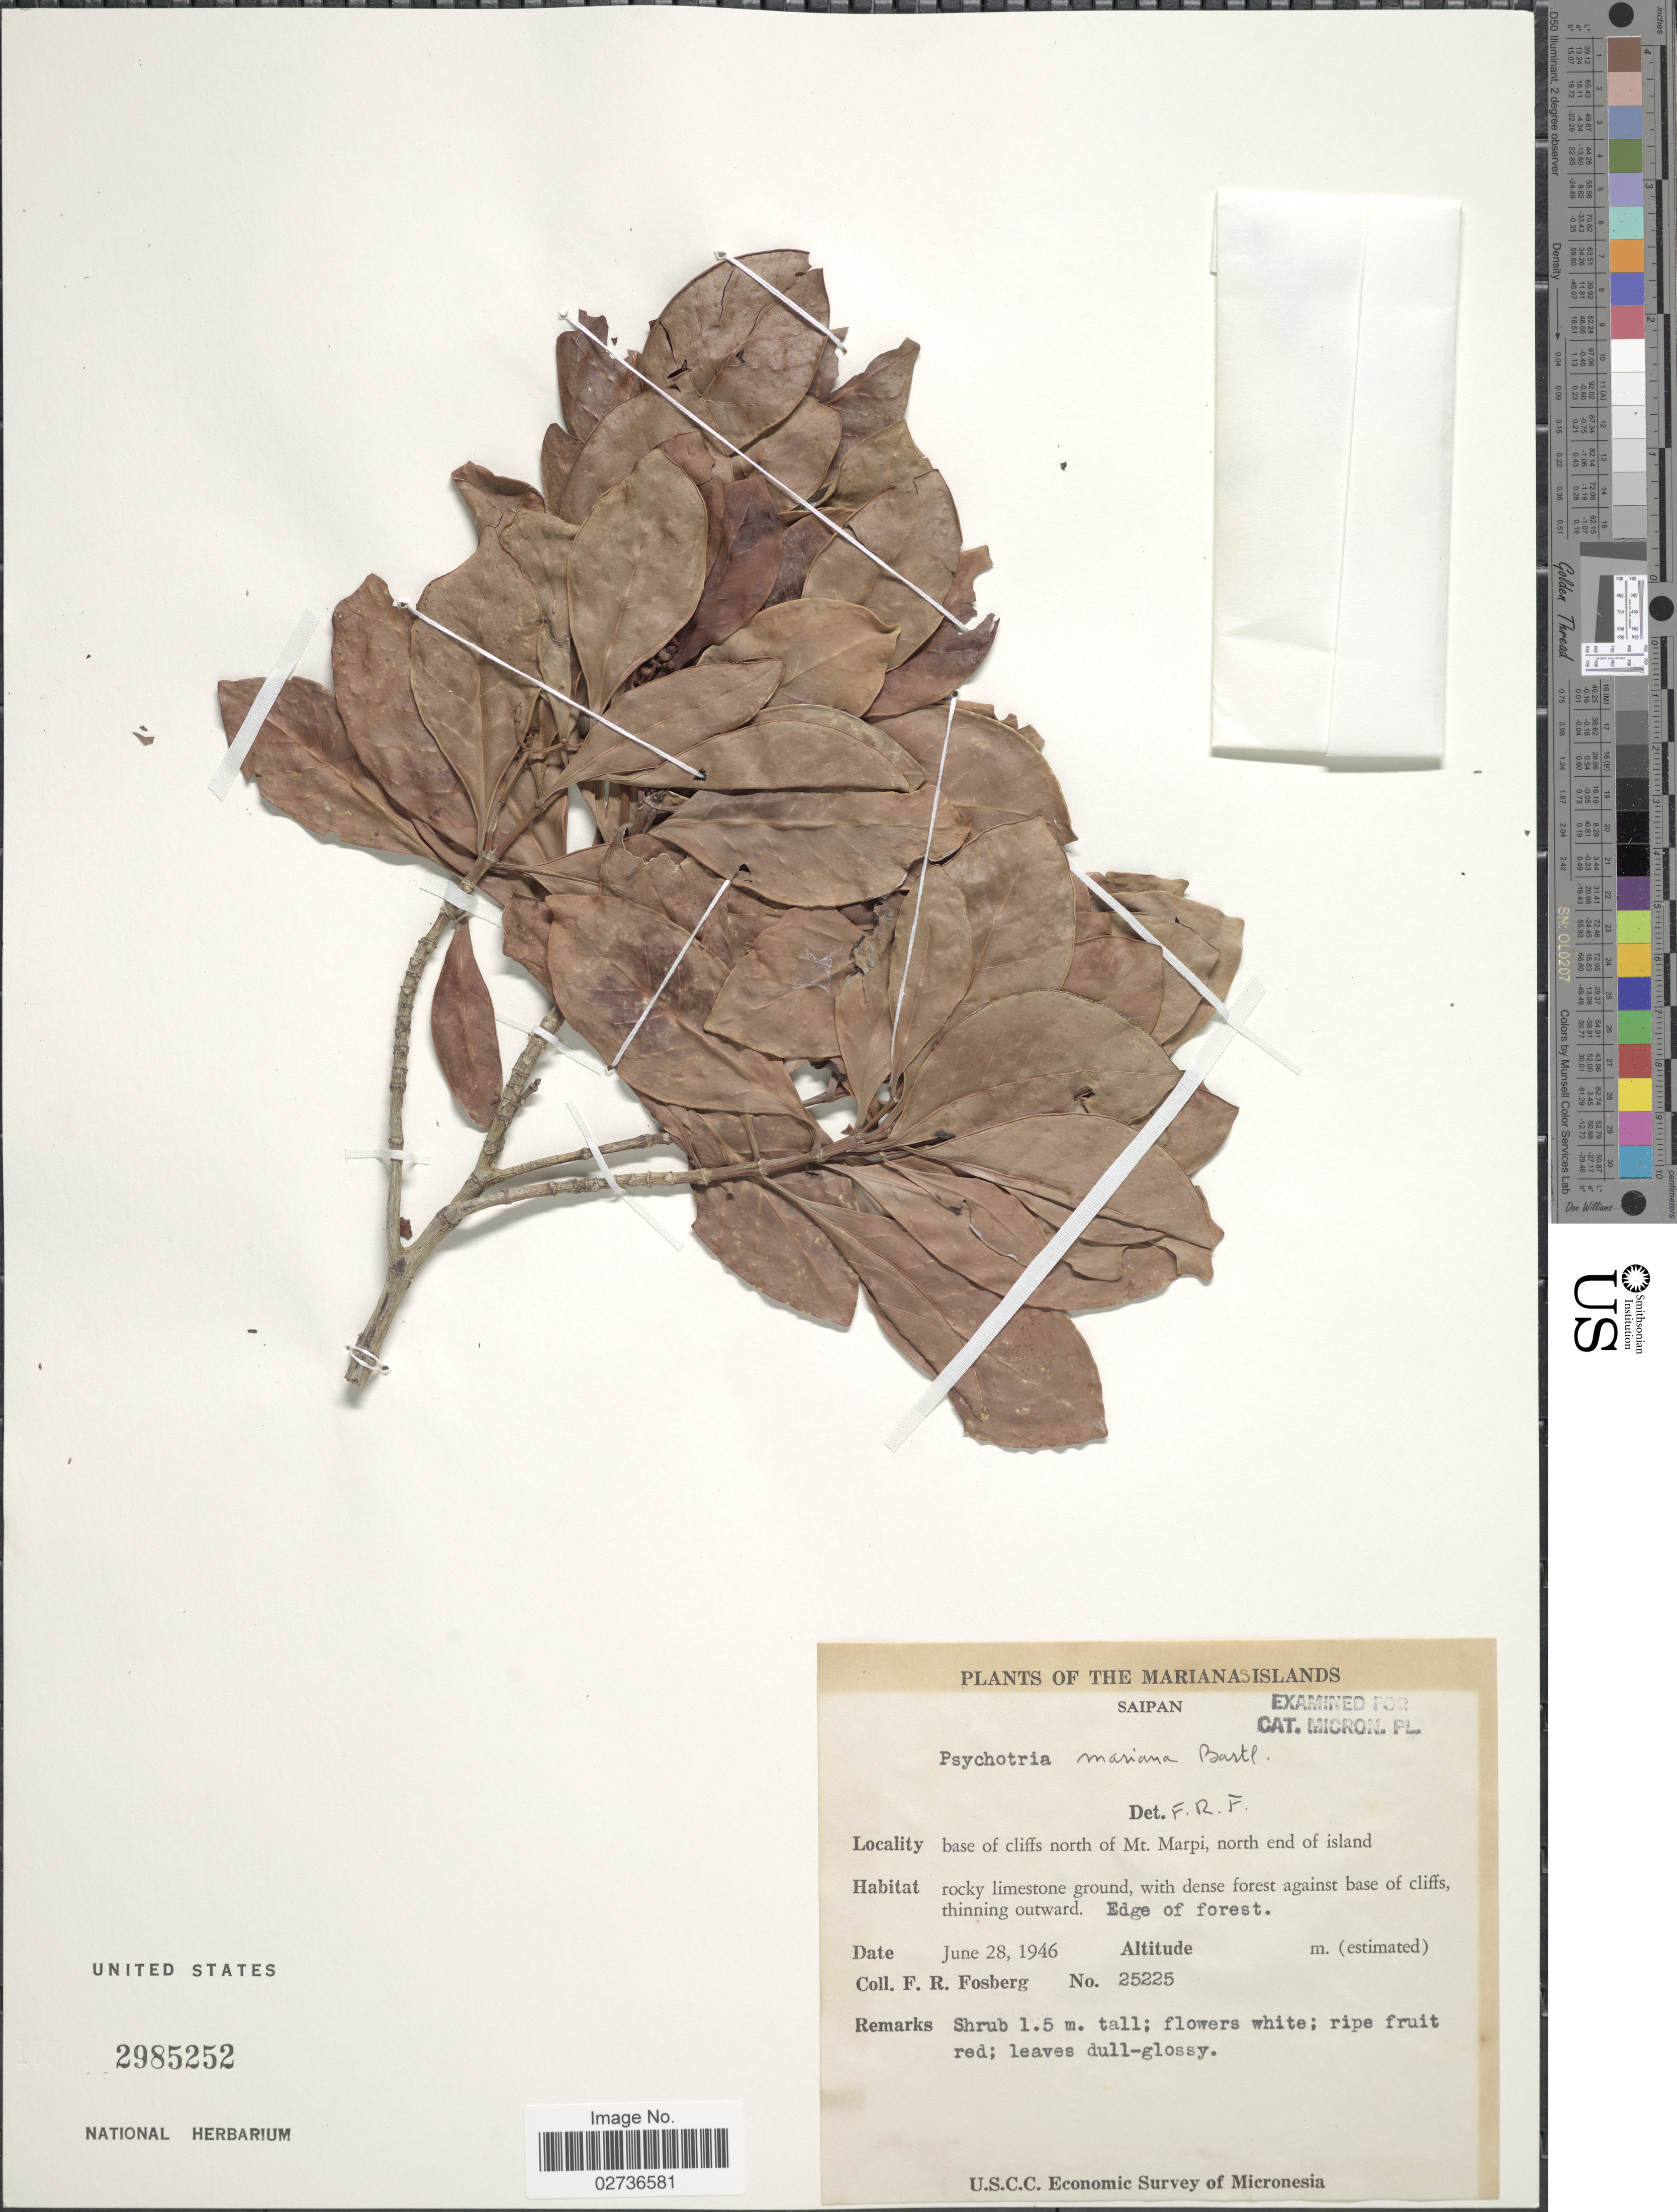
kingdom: Plantae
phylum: Tracheophyta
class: Magnoliopsida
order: Gentianales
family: Rubiaceae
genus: Psychotria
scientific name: Psychotria mariana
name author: Bartl. ex DC.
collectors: F. R. Fosberg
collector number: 25225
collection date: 1946-06-28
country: Northern Mariana Islands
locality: The Marianas Islands, Saipan, base of cliffs north of Mt. Marpi, north end of island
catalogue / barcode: US 2985252